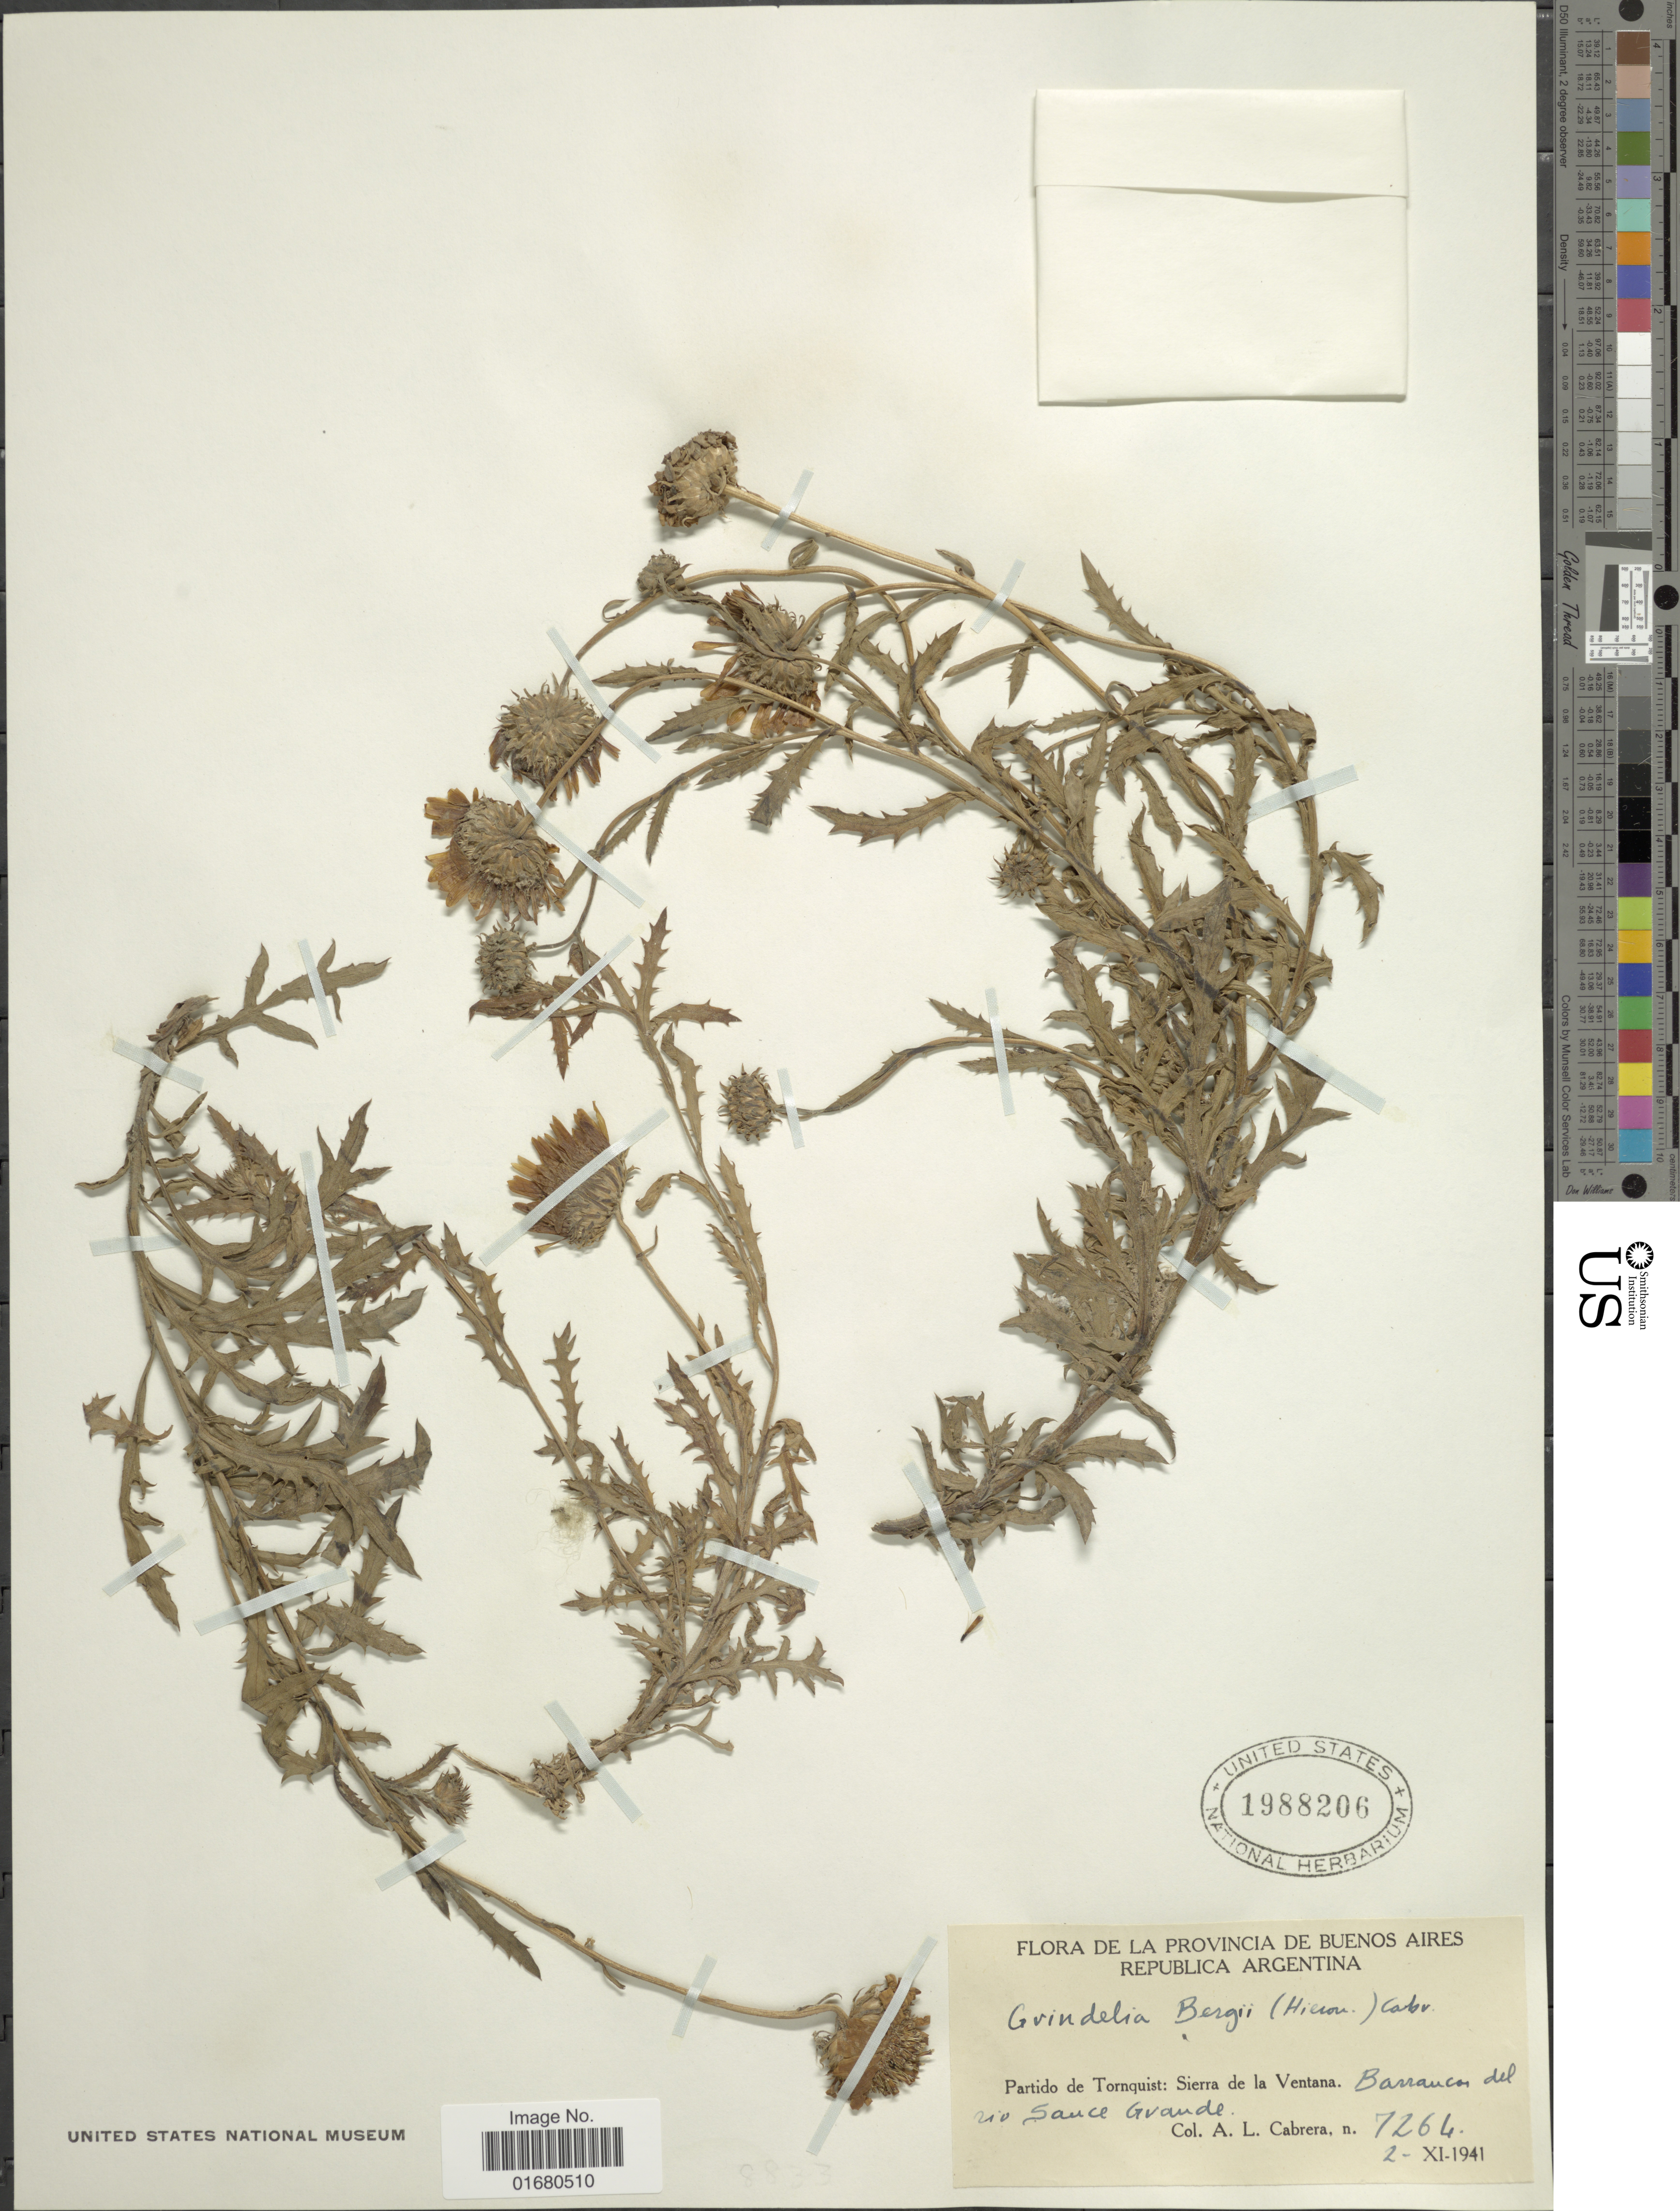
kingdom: Plantae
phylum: Tracheophyta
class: Magnoliopsida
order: Asterales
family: Asteraceae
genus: Grindelia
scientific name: Grindelia brachystephana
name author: Griseb.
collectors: A. L. Cabrera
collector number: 7264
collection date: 1941-11-02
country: Argentina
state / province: Buenos Aires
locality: Partido de Tornquist: Sierra de la Ventana, Barrancas del rio Sauce Grande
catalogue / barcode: US 1988206